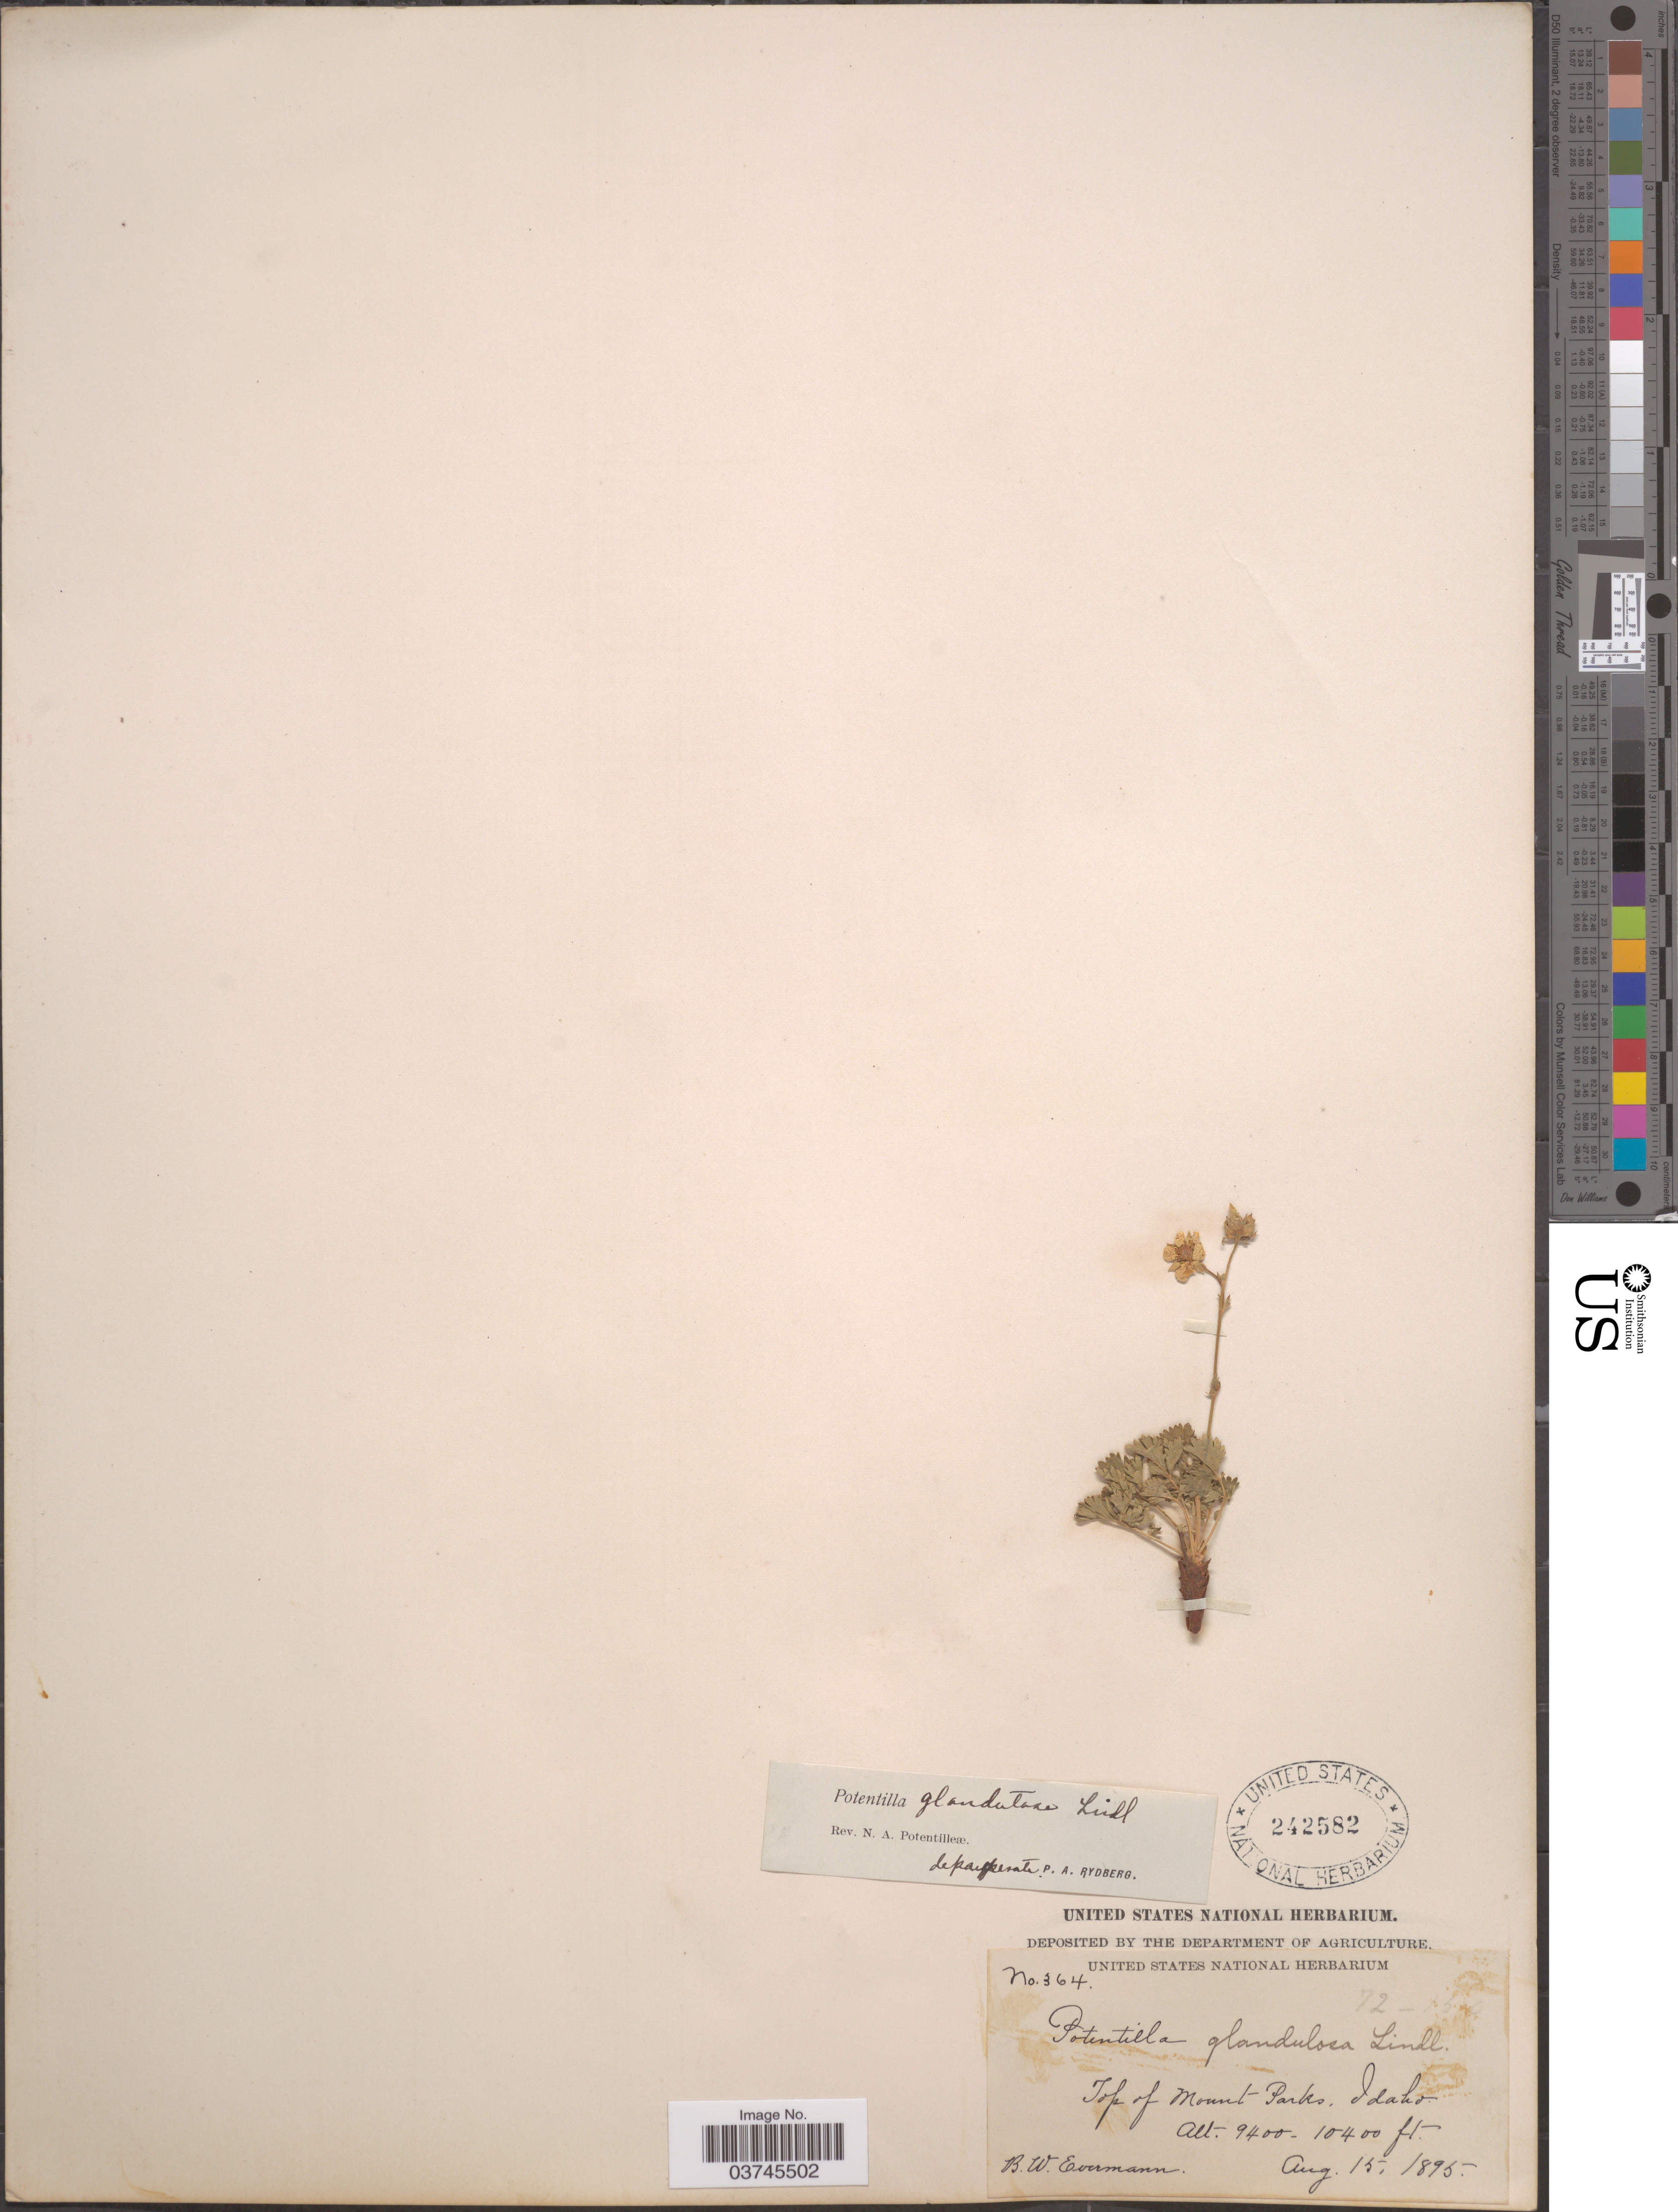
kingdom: Plantae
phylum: Tracheophyta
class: Magnoliopsida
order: Rosales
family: Rosaceae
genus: Drymocallis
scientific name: Drymocallis glandulosa subsp. reflexa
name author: (Greene) Soják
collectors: B. W. Evermann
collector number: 364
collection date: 1895-08-15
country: United States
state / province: Idaho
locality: Top of Mount Parks.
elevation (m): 2865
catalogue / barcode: US 242582